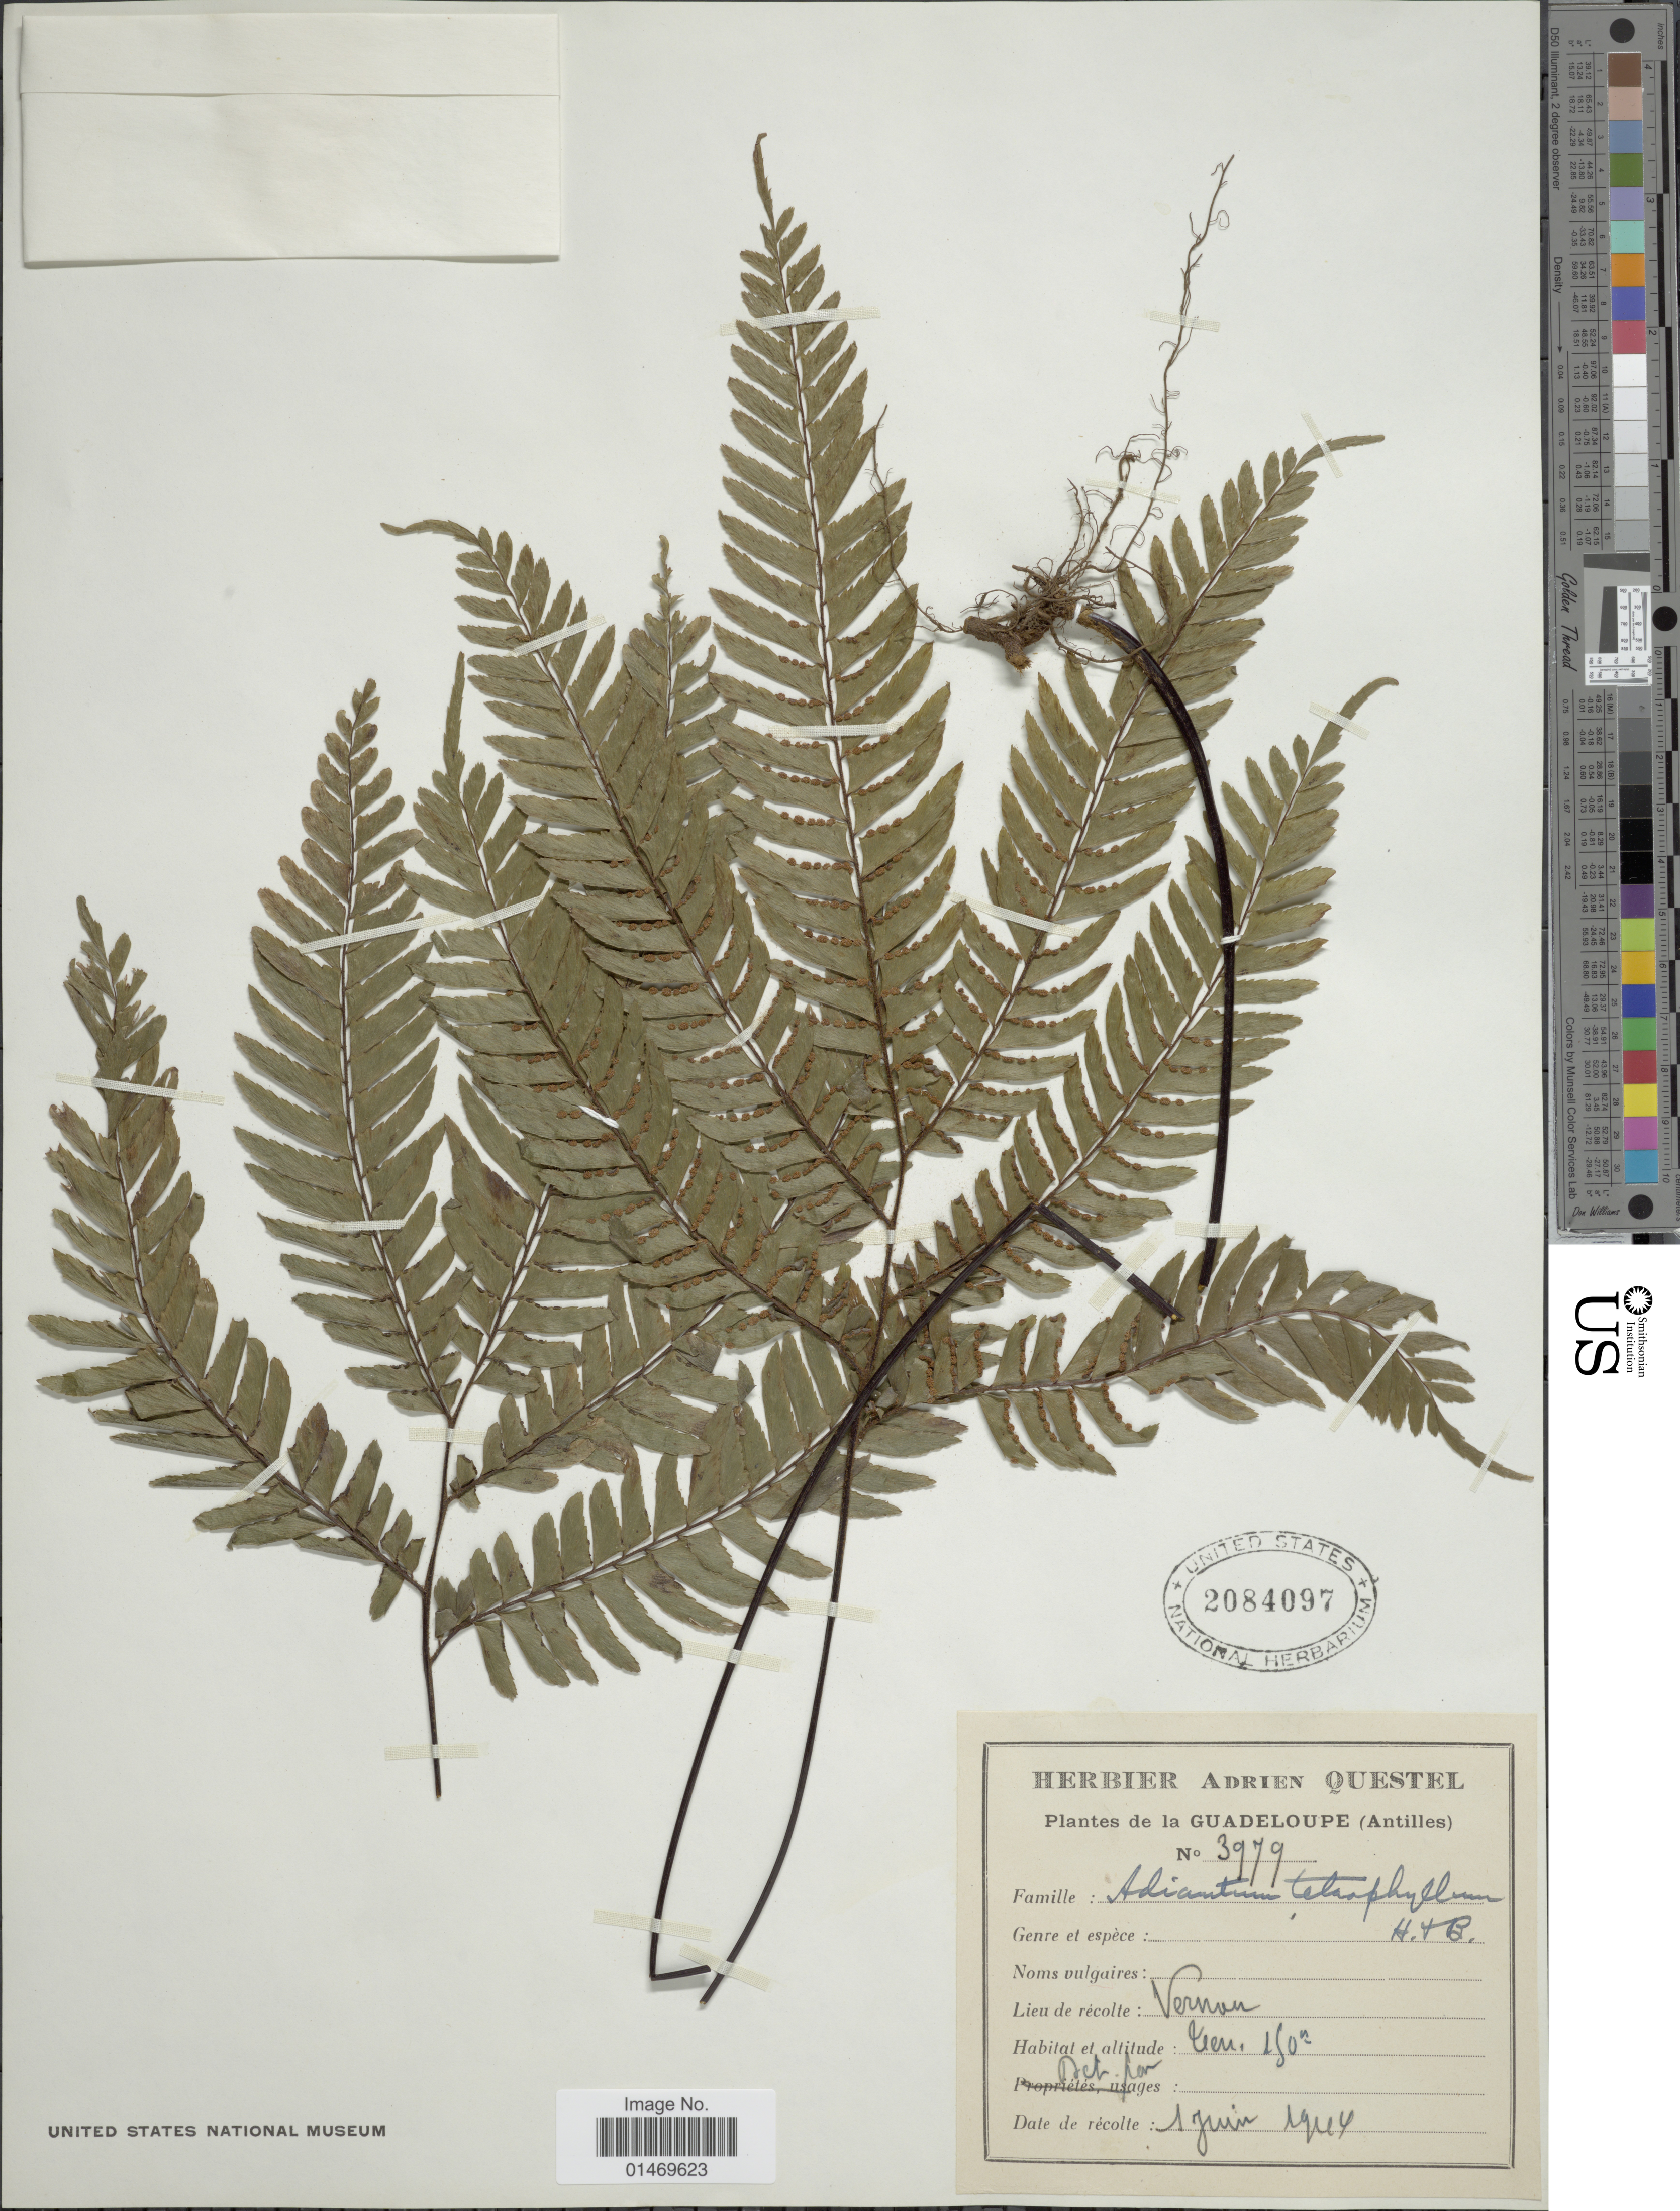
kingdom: Plantae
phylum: Tracheophyta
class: Polypodiopsida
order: Polypodiales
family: Pteridaceae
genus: Adiantum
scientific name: Adiantum tetraphyllum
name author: Humb. & Bonpl. ex Willd.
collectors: Vernon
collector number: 3979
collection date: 1944-06-01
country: Guadeloupe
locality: Plantes de Guadeloupe (Antilles)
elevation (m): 150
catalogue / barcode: US 2084097